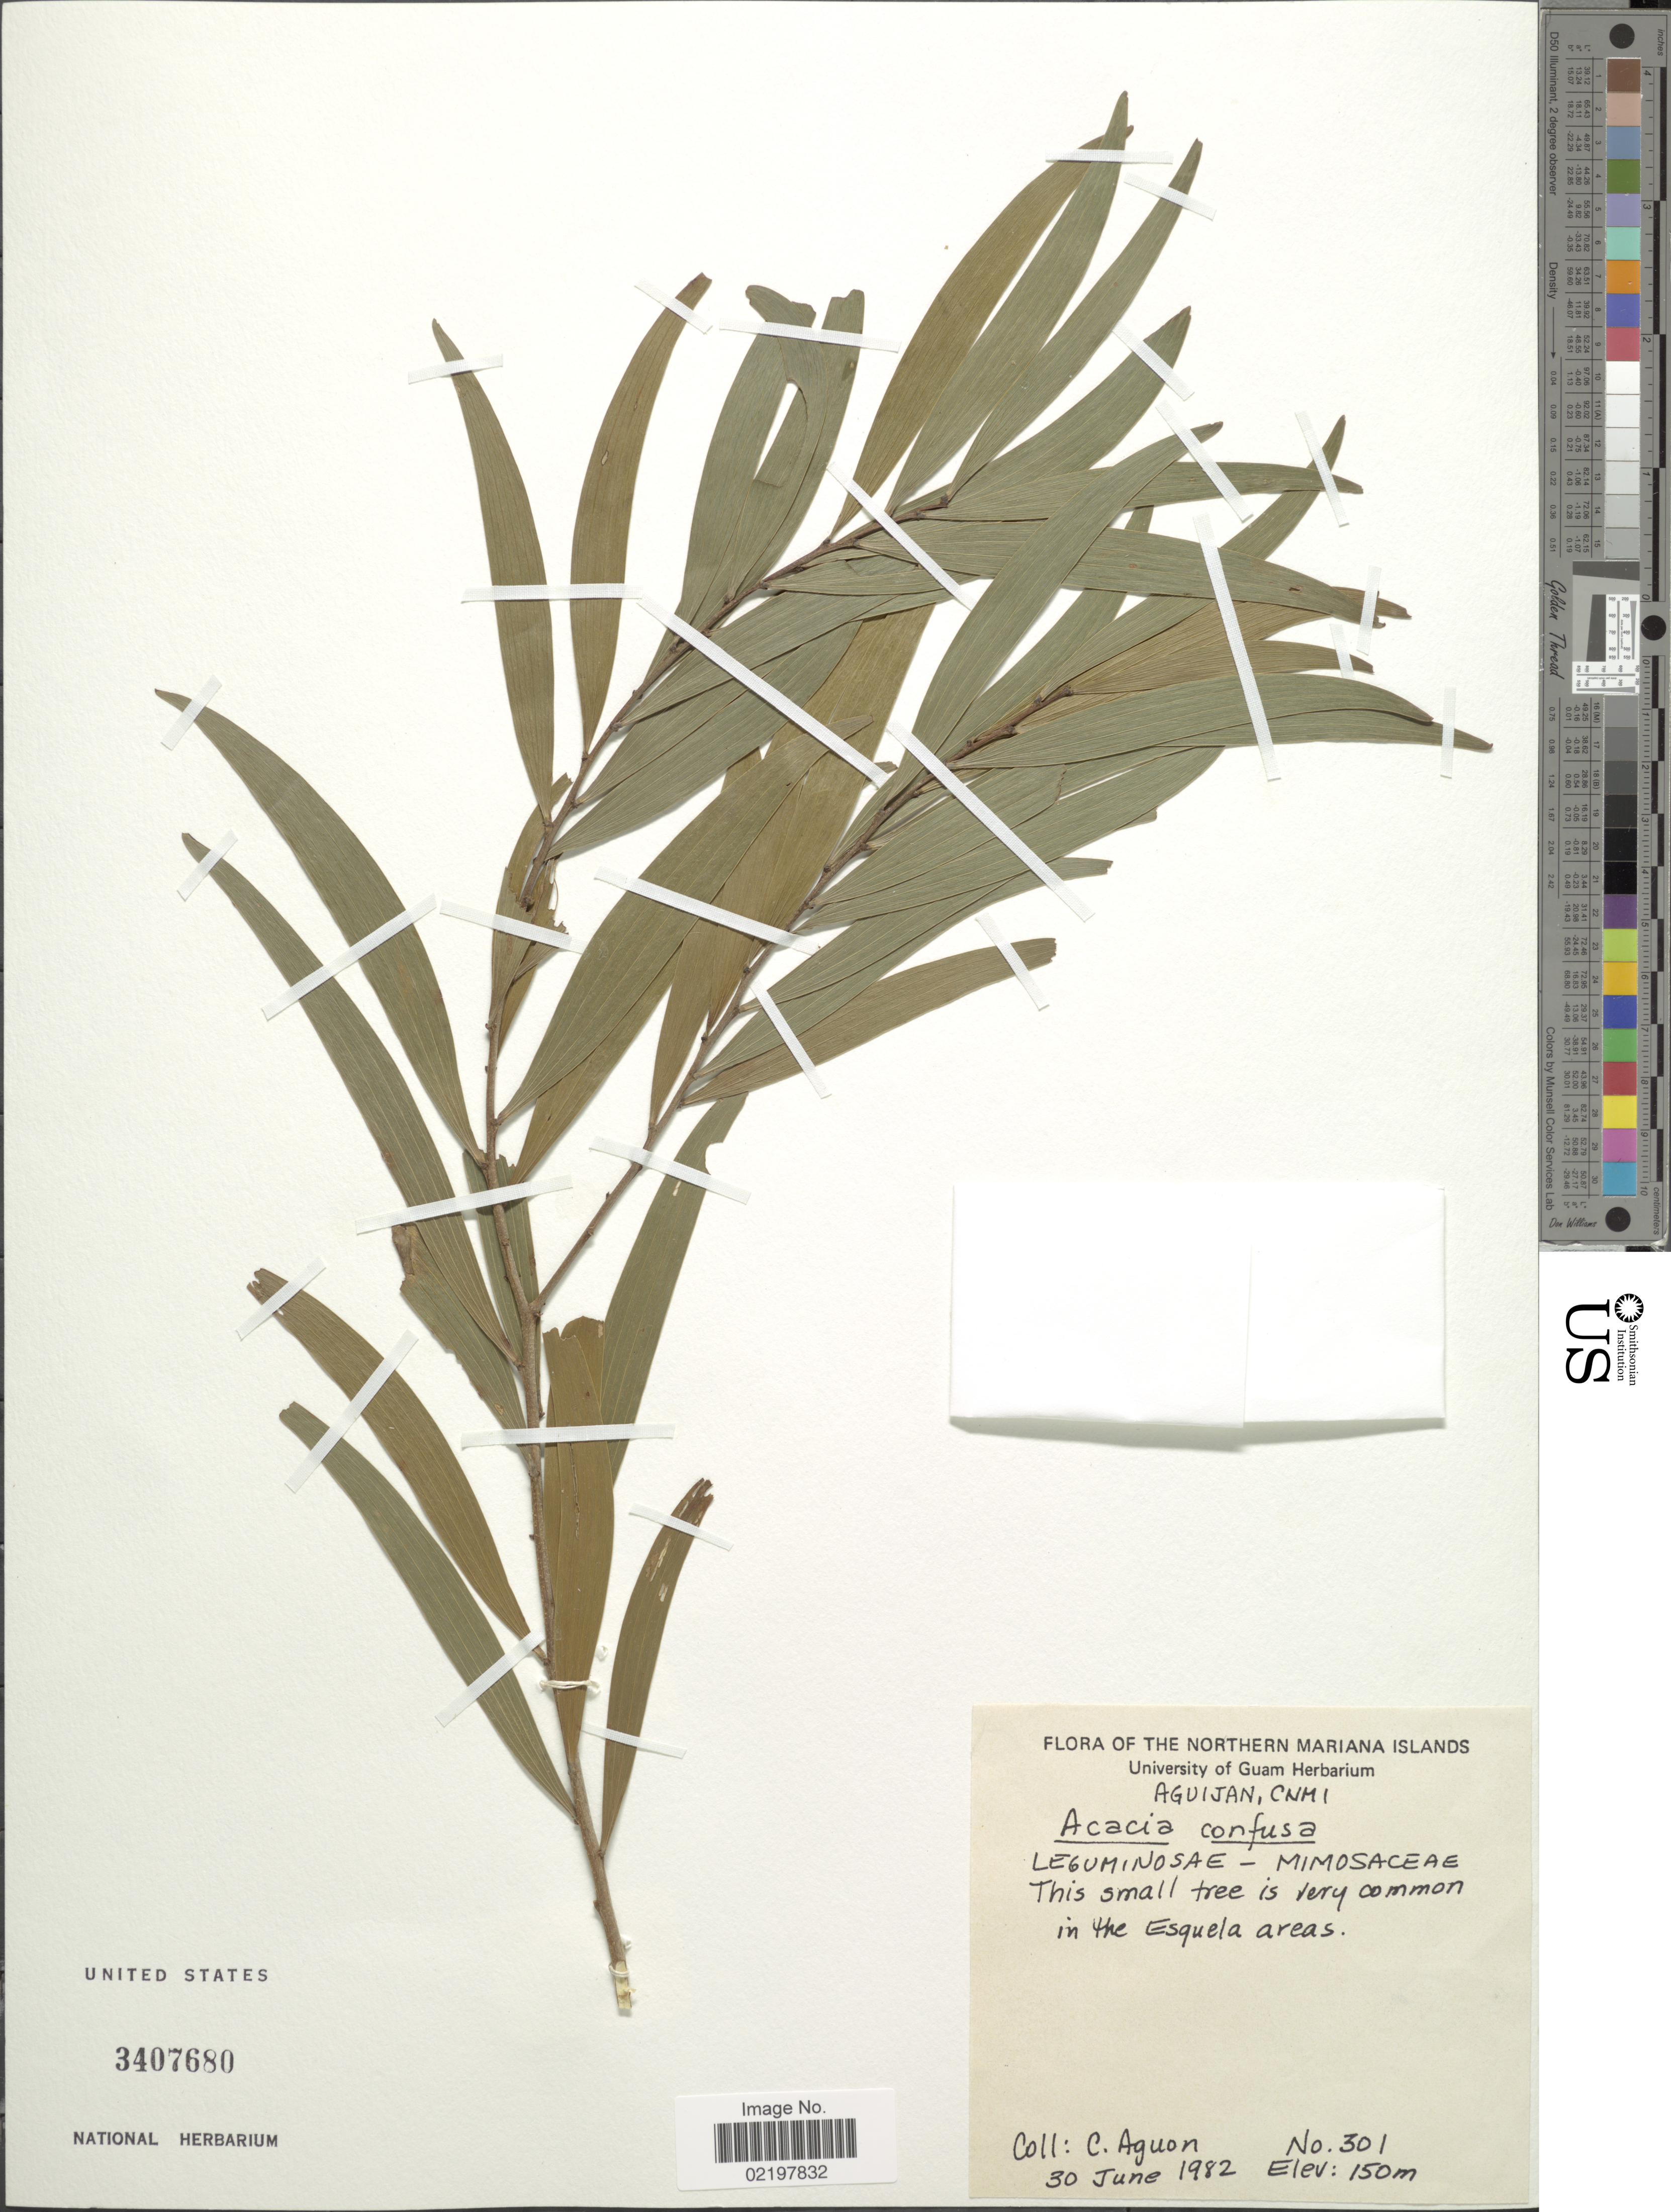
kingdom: Plantae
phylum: Tracheophyta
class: Magnoliopsida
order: Fabales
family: Fabaceae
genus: Acacia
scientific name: Acacia confusa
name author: Merr.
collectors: C. Aguon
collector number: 301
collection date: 1982-06-30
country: Northern Mariana Islands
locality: Aguijan, CNMI, This small tree is very common in the Esquela areas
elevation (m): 150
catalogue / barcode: US 3407680